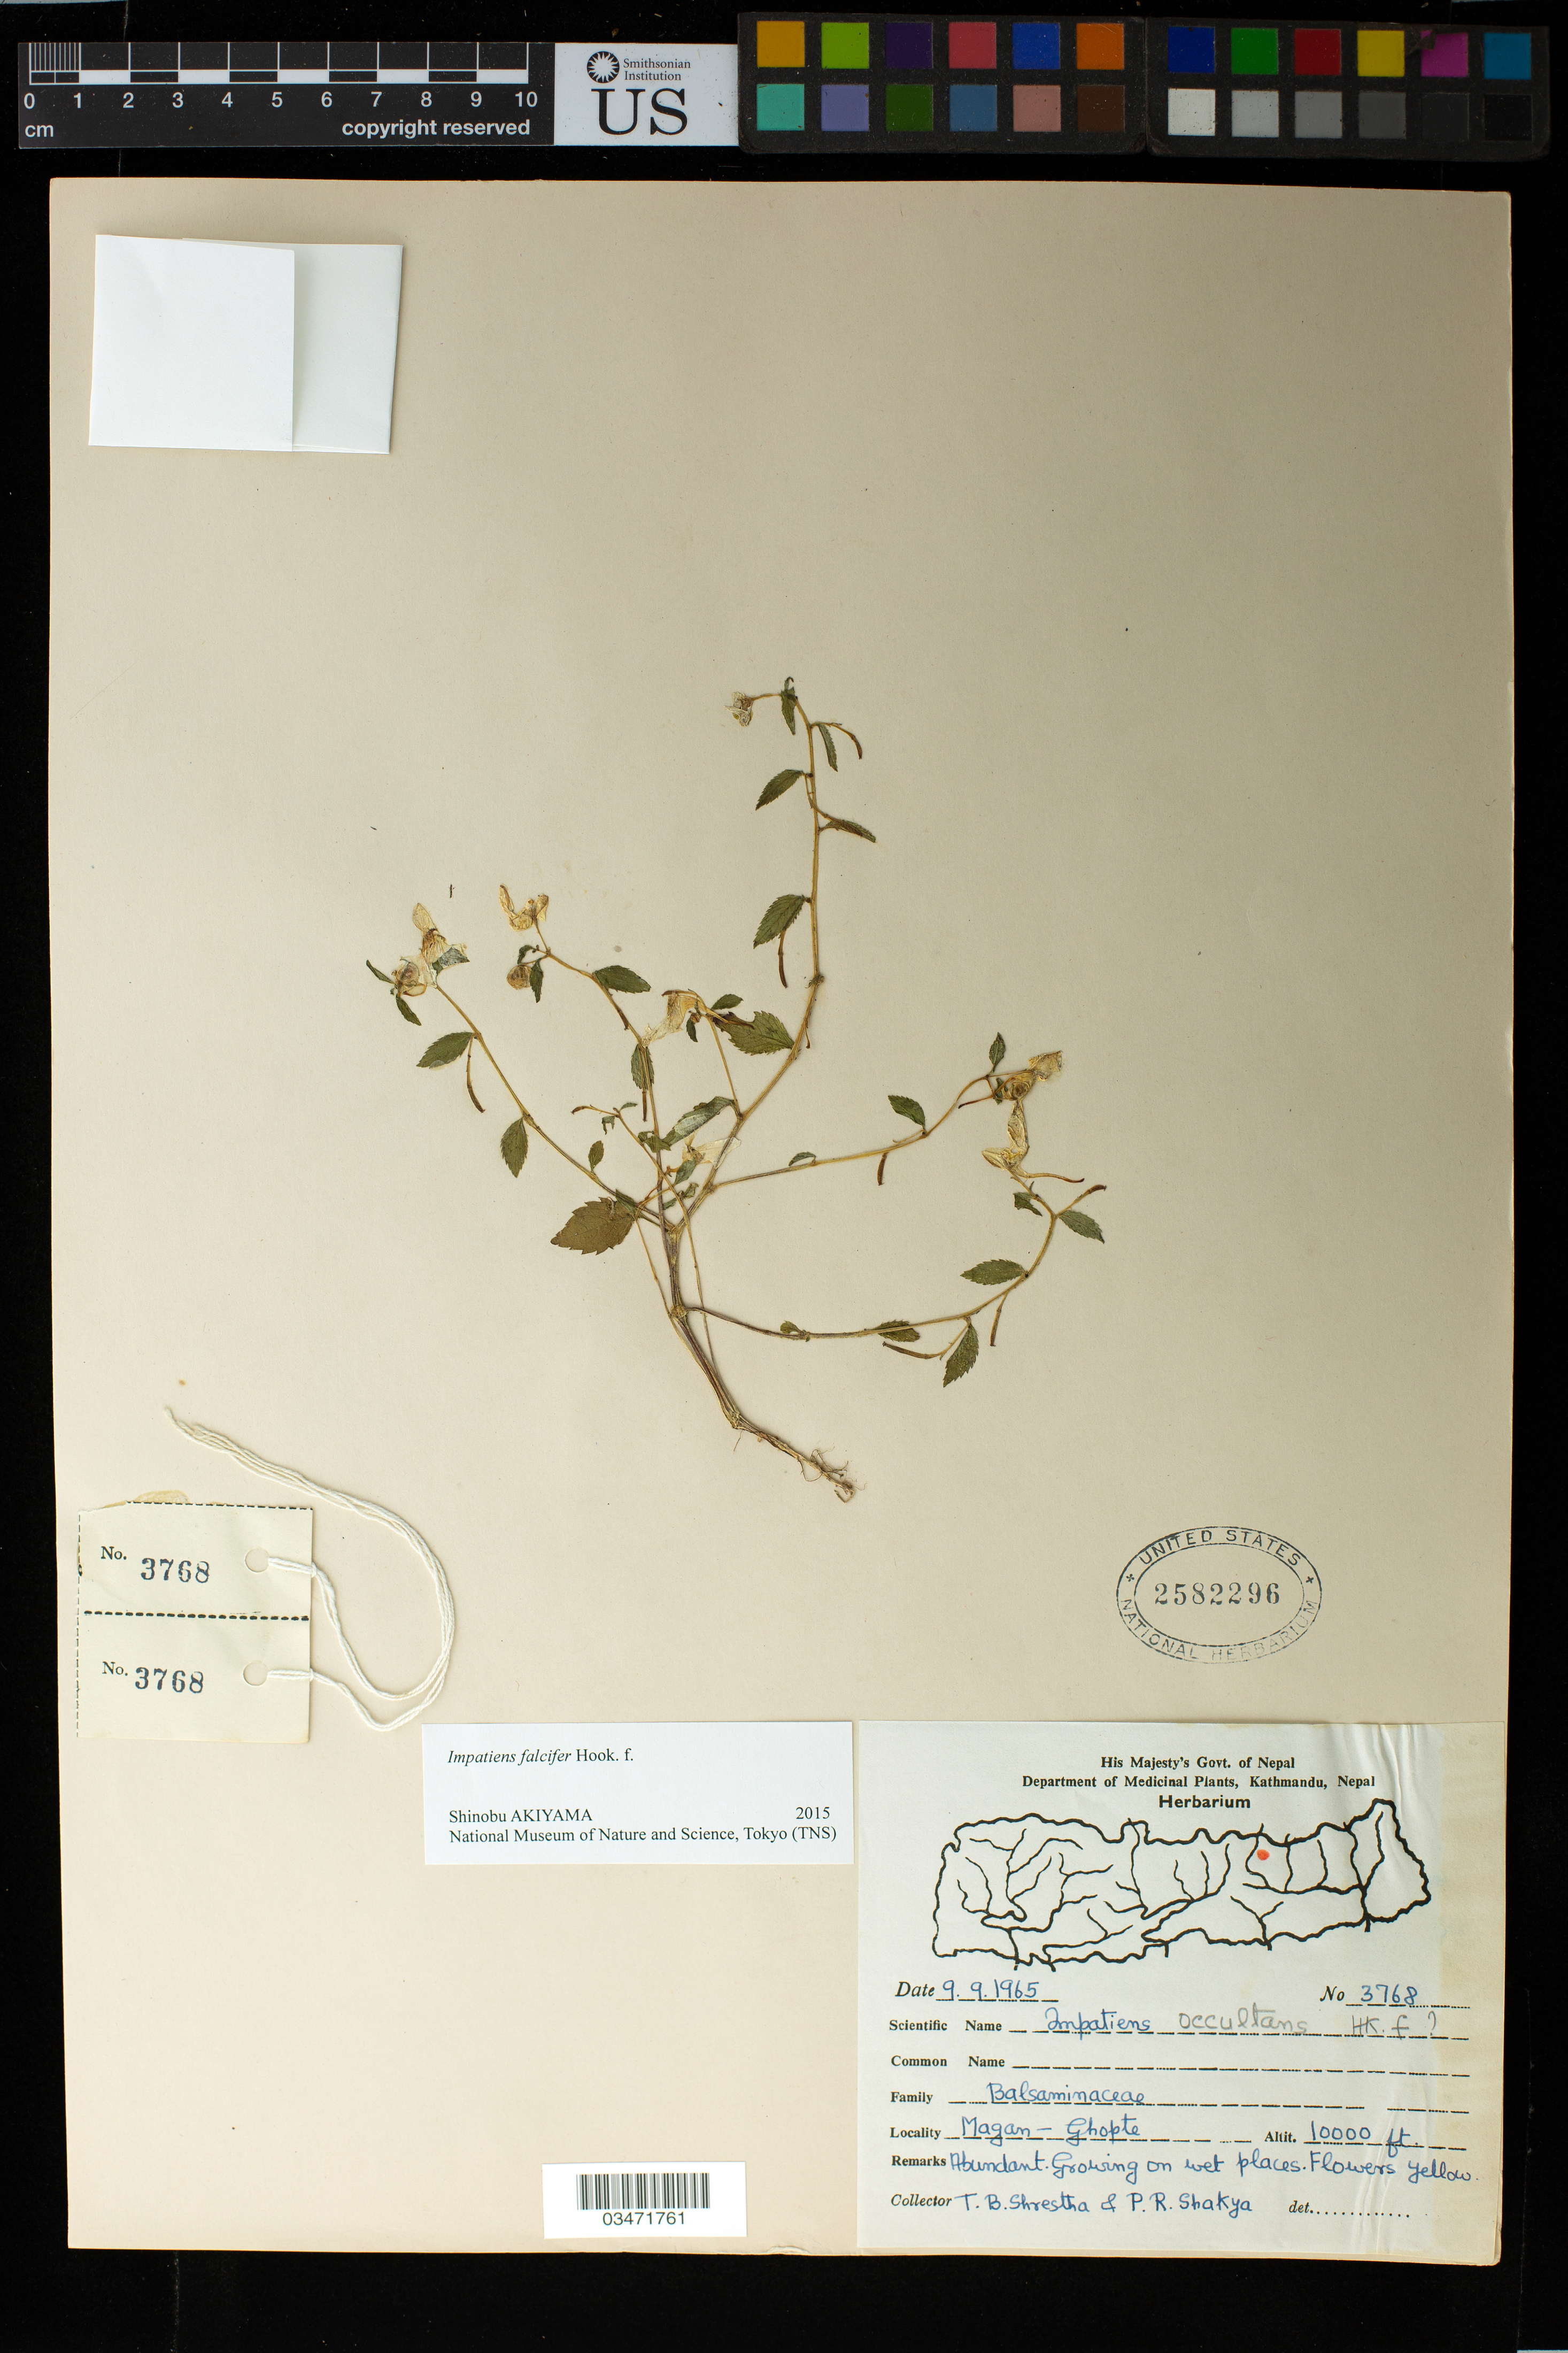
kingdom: Plantae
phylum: Tracheophyta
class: Magnoliopsida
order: Ericales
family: Balsaminaceae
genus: Impatiens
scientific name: Impatiens falcifer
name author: Hook. f.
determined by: Akiyama, Shinobu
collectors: T. B. Shrestha & P. Shakya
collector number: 3768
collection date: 1965-09-09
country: Nepal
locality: Magan - Ghopte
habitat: Abundant. Growing on wet places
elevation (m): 3048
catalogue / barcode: US 2582296